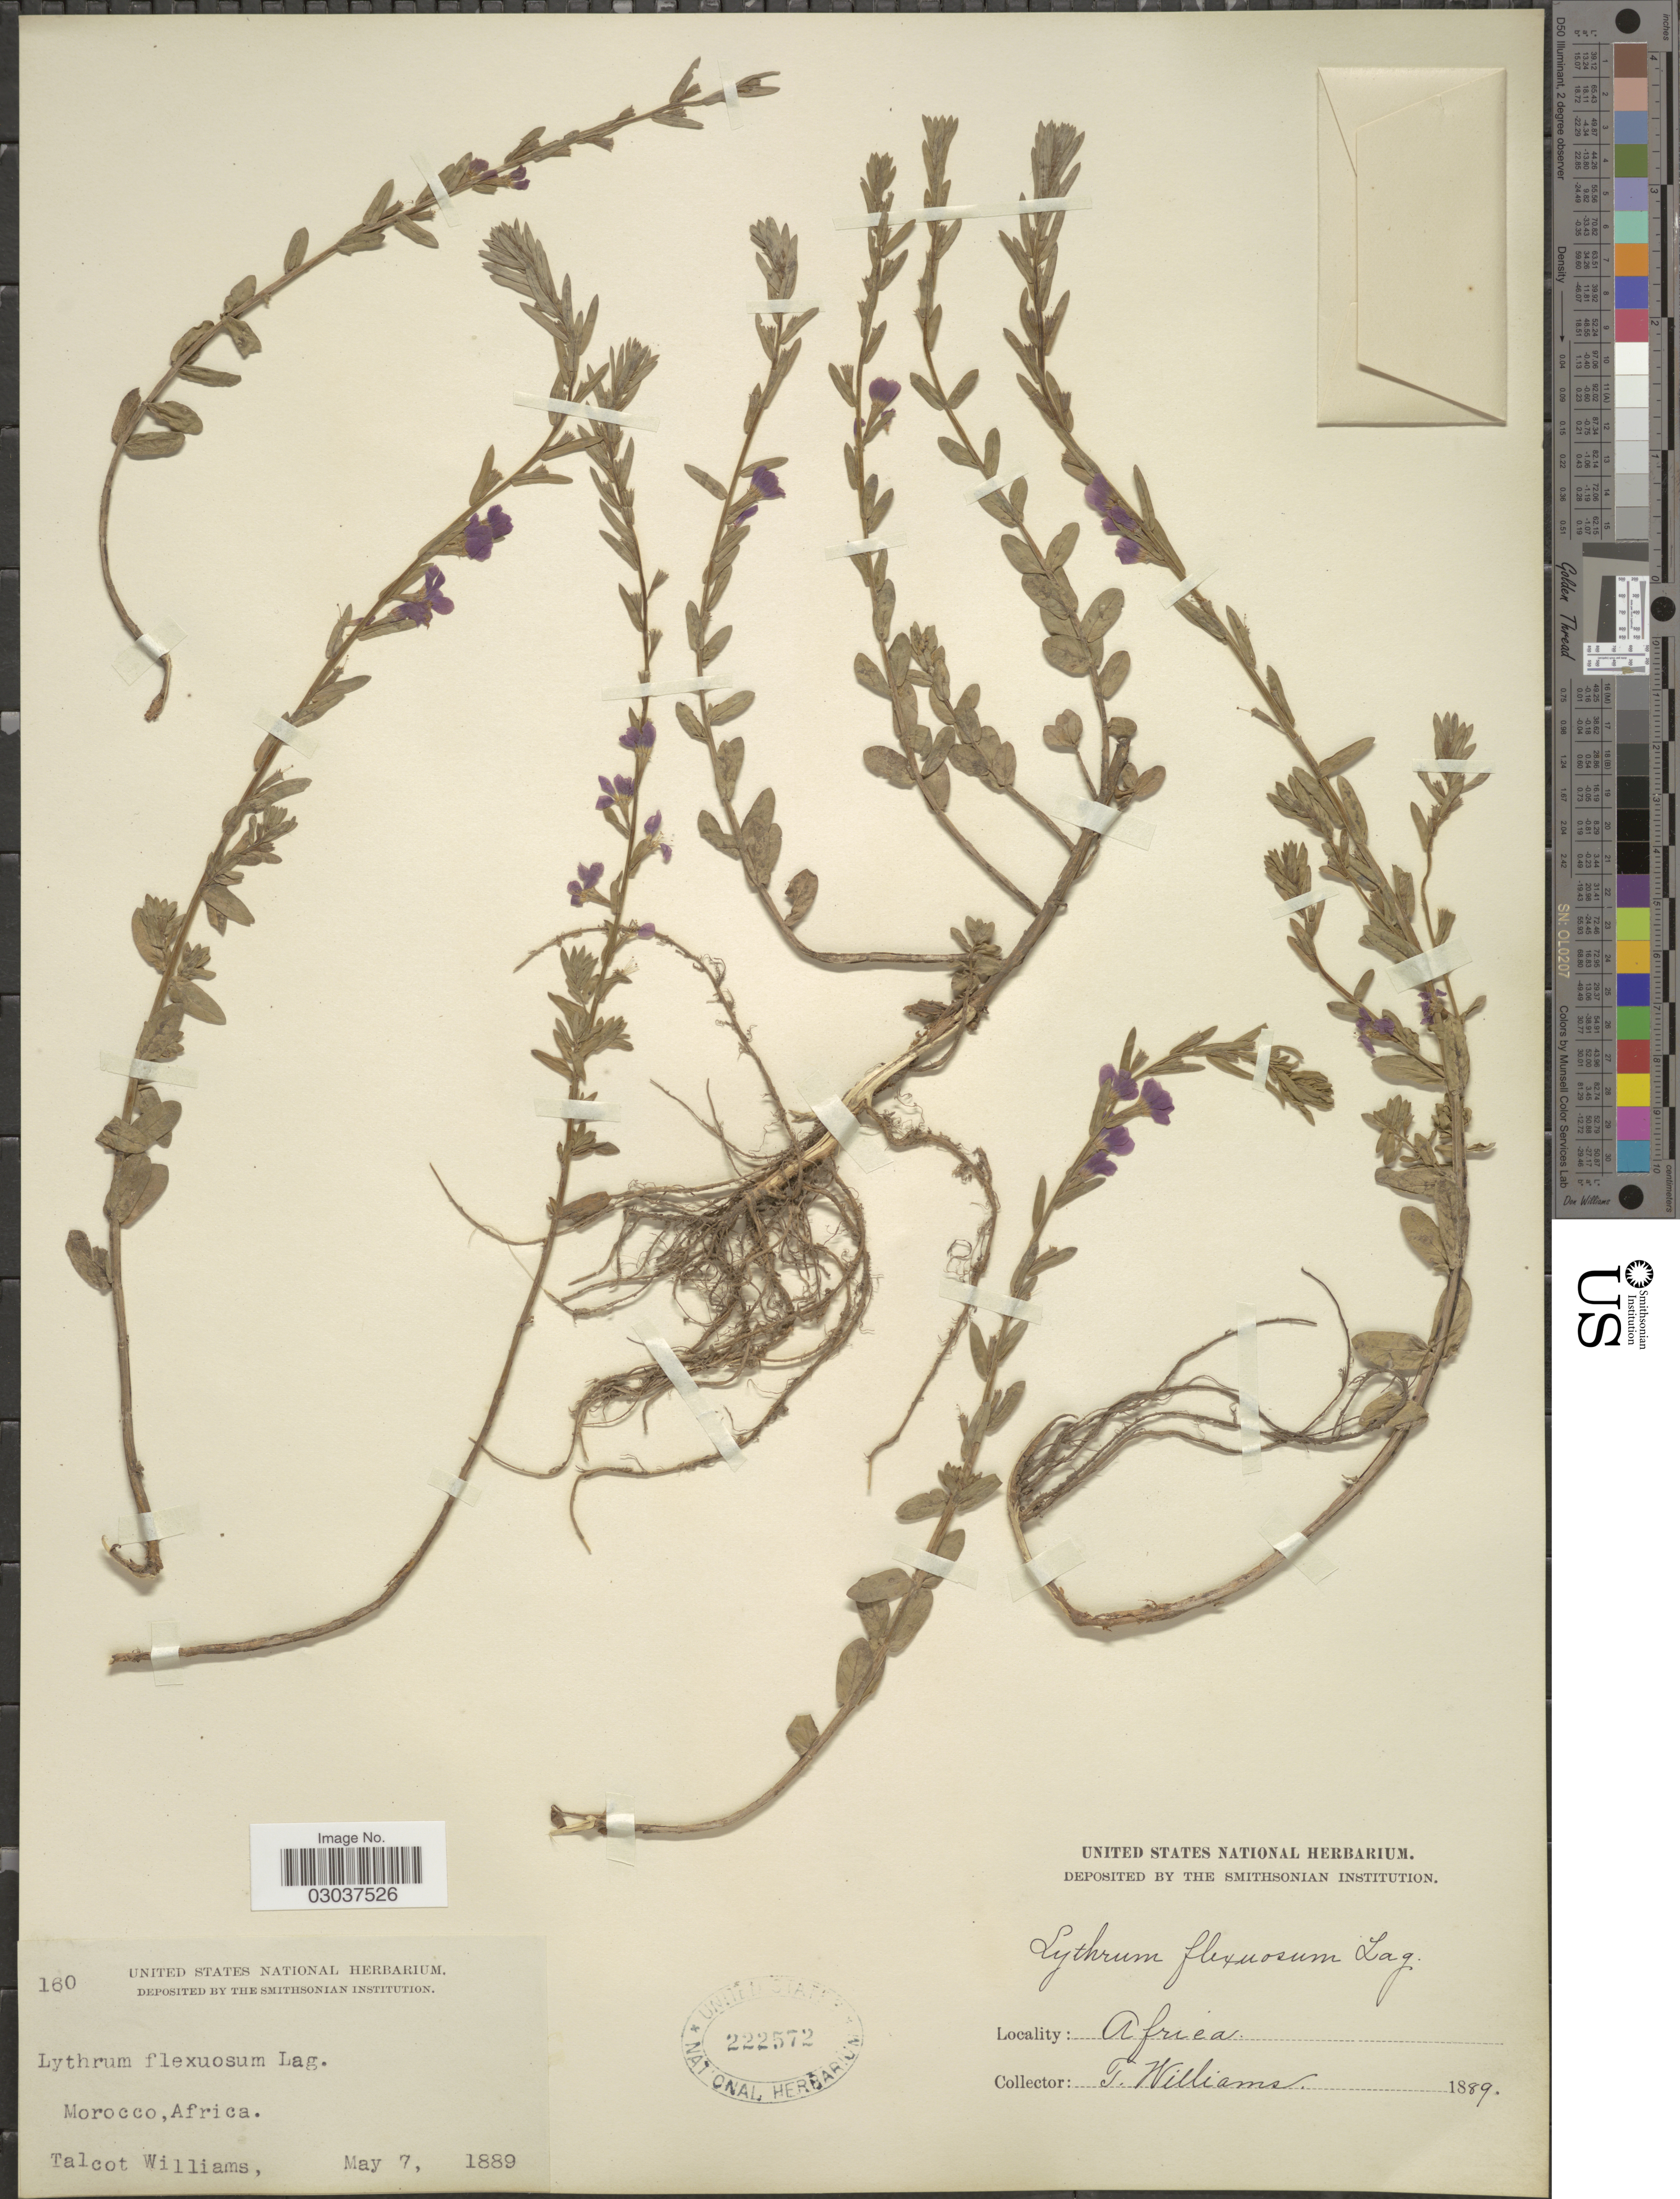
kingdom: Plantae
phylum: Tracheophyta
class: Magnoliopsida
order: Myrtales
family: Lythraceae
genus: Lythrum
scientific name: Lythrum flexuosum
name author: Lag.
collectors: T. Williams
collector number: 160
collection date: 1889-05-07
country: Morocco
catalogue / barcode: US 222572